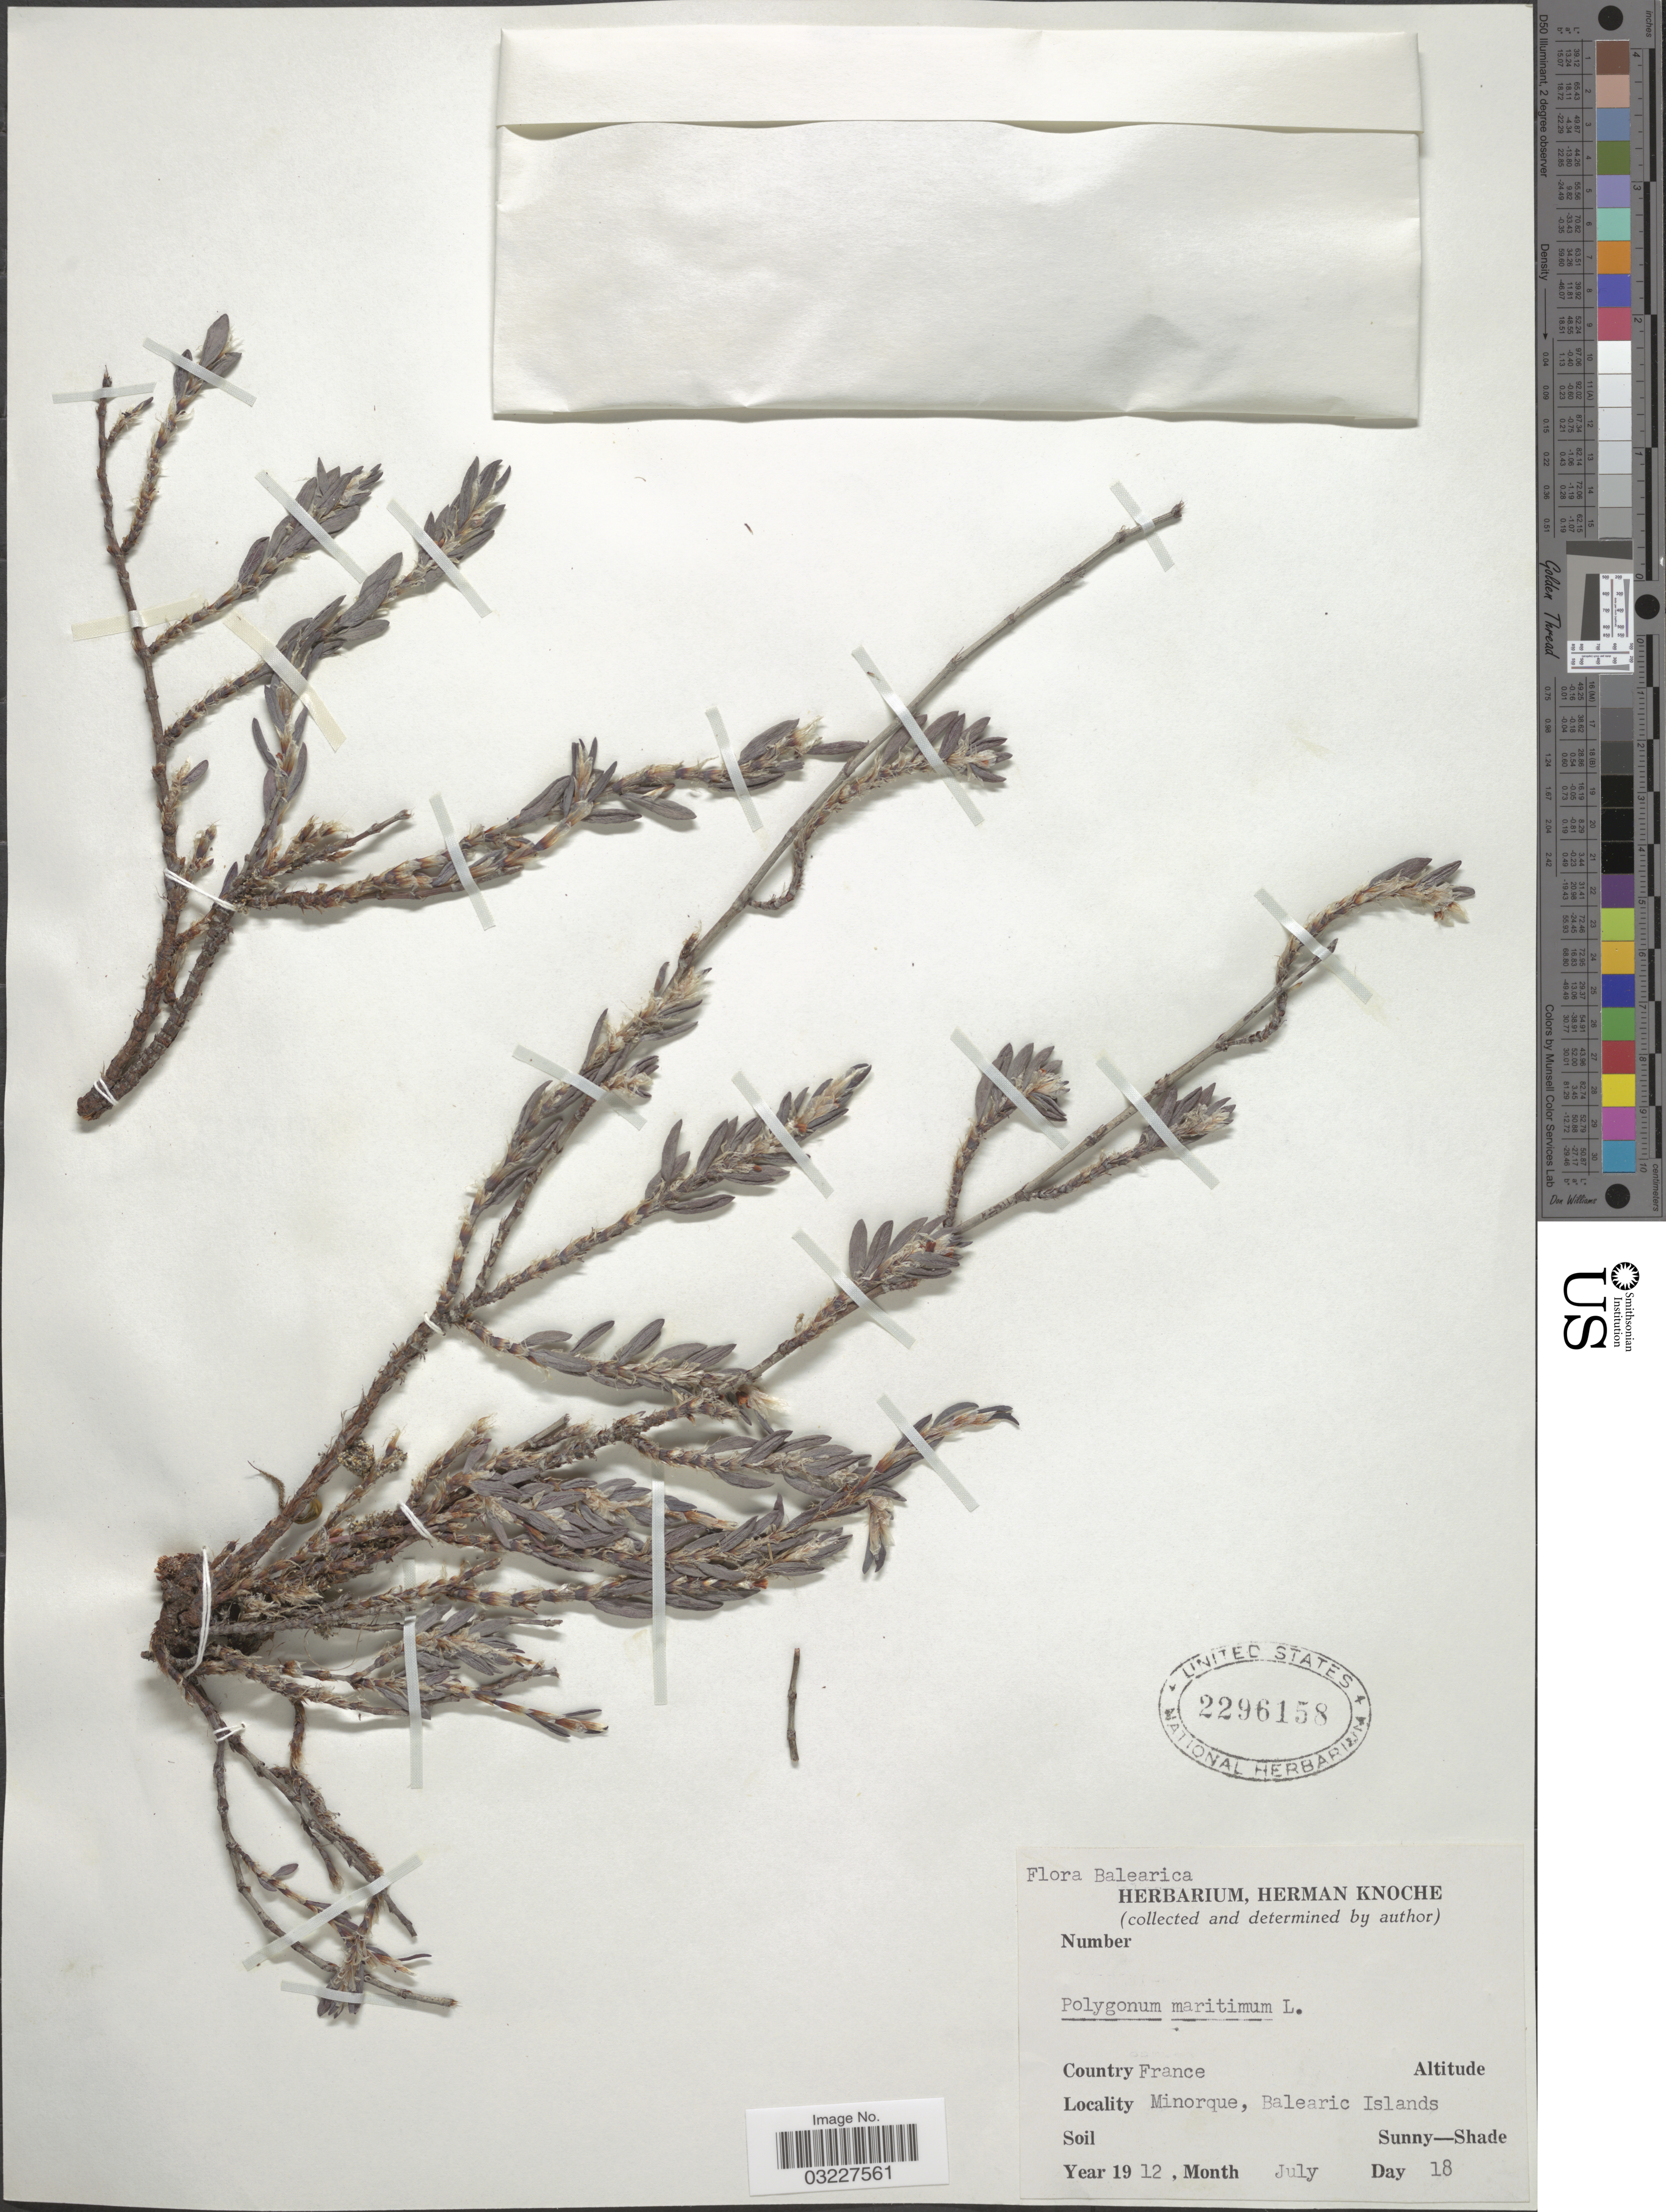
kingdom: Plantae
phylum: Tracheophyta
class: Magnoliopsida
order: Caryophyllales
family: Polygonaceae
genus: Polygonum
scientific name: Polygonum maritimum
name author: L.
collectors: ex herb. Herman Knoche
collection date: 1912-07-18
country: France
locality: Minorque, Balearic Islands.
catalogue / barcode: US 2296158